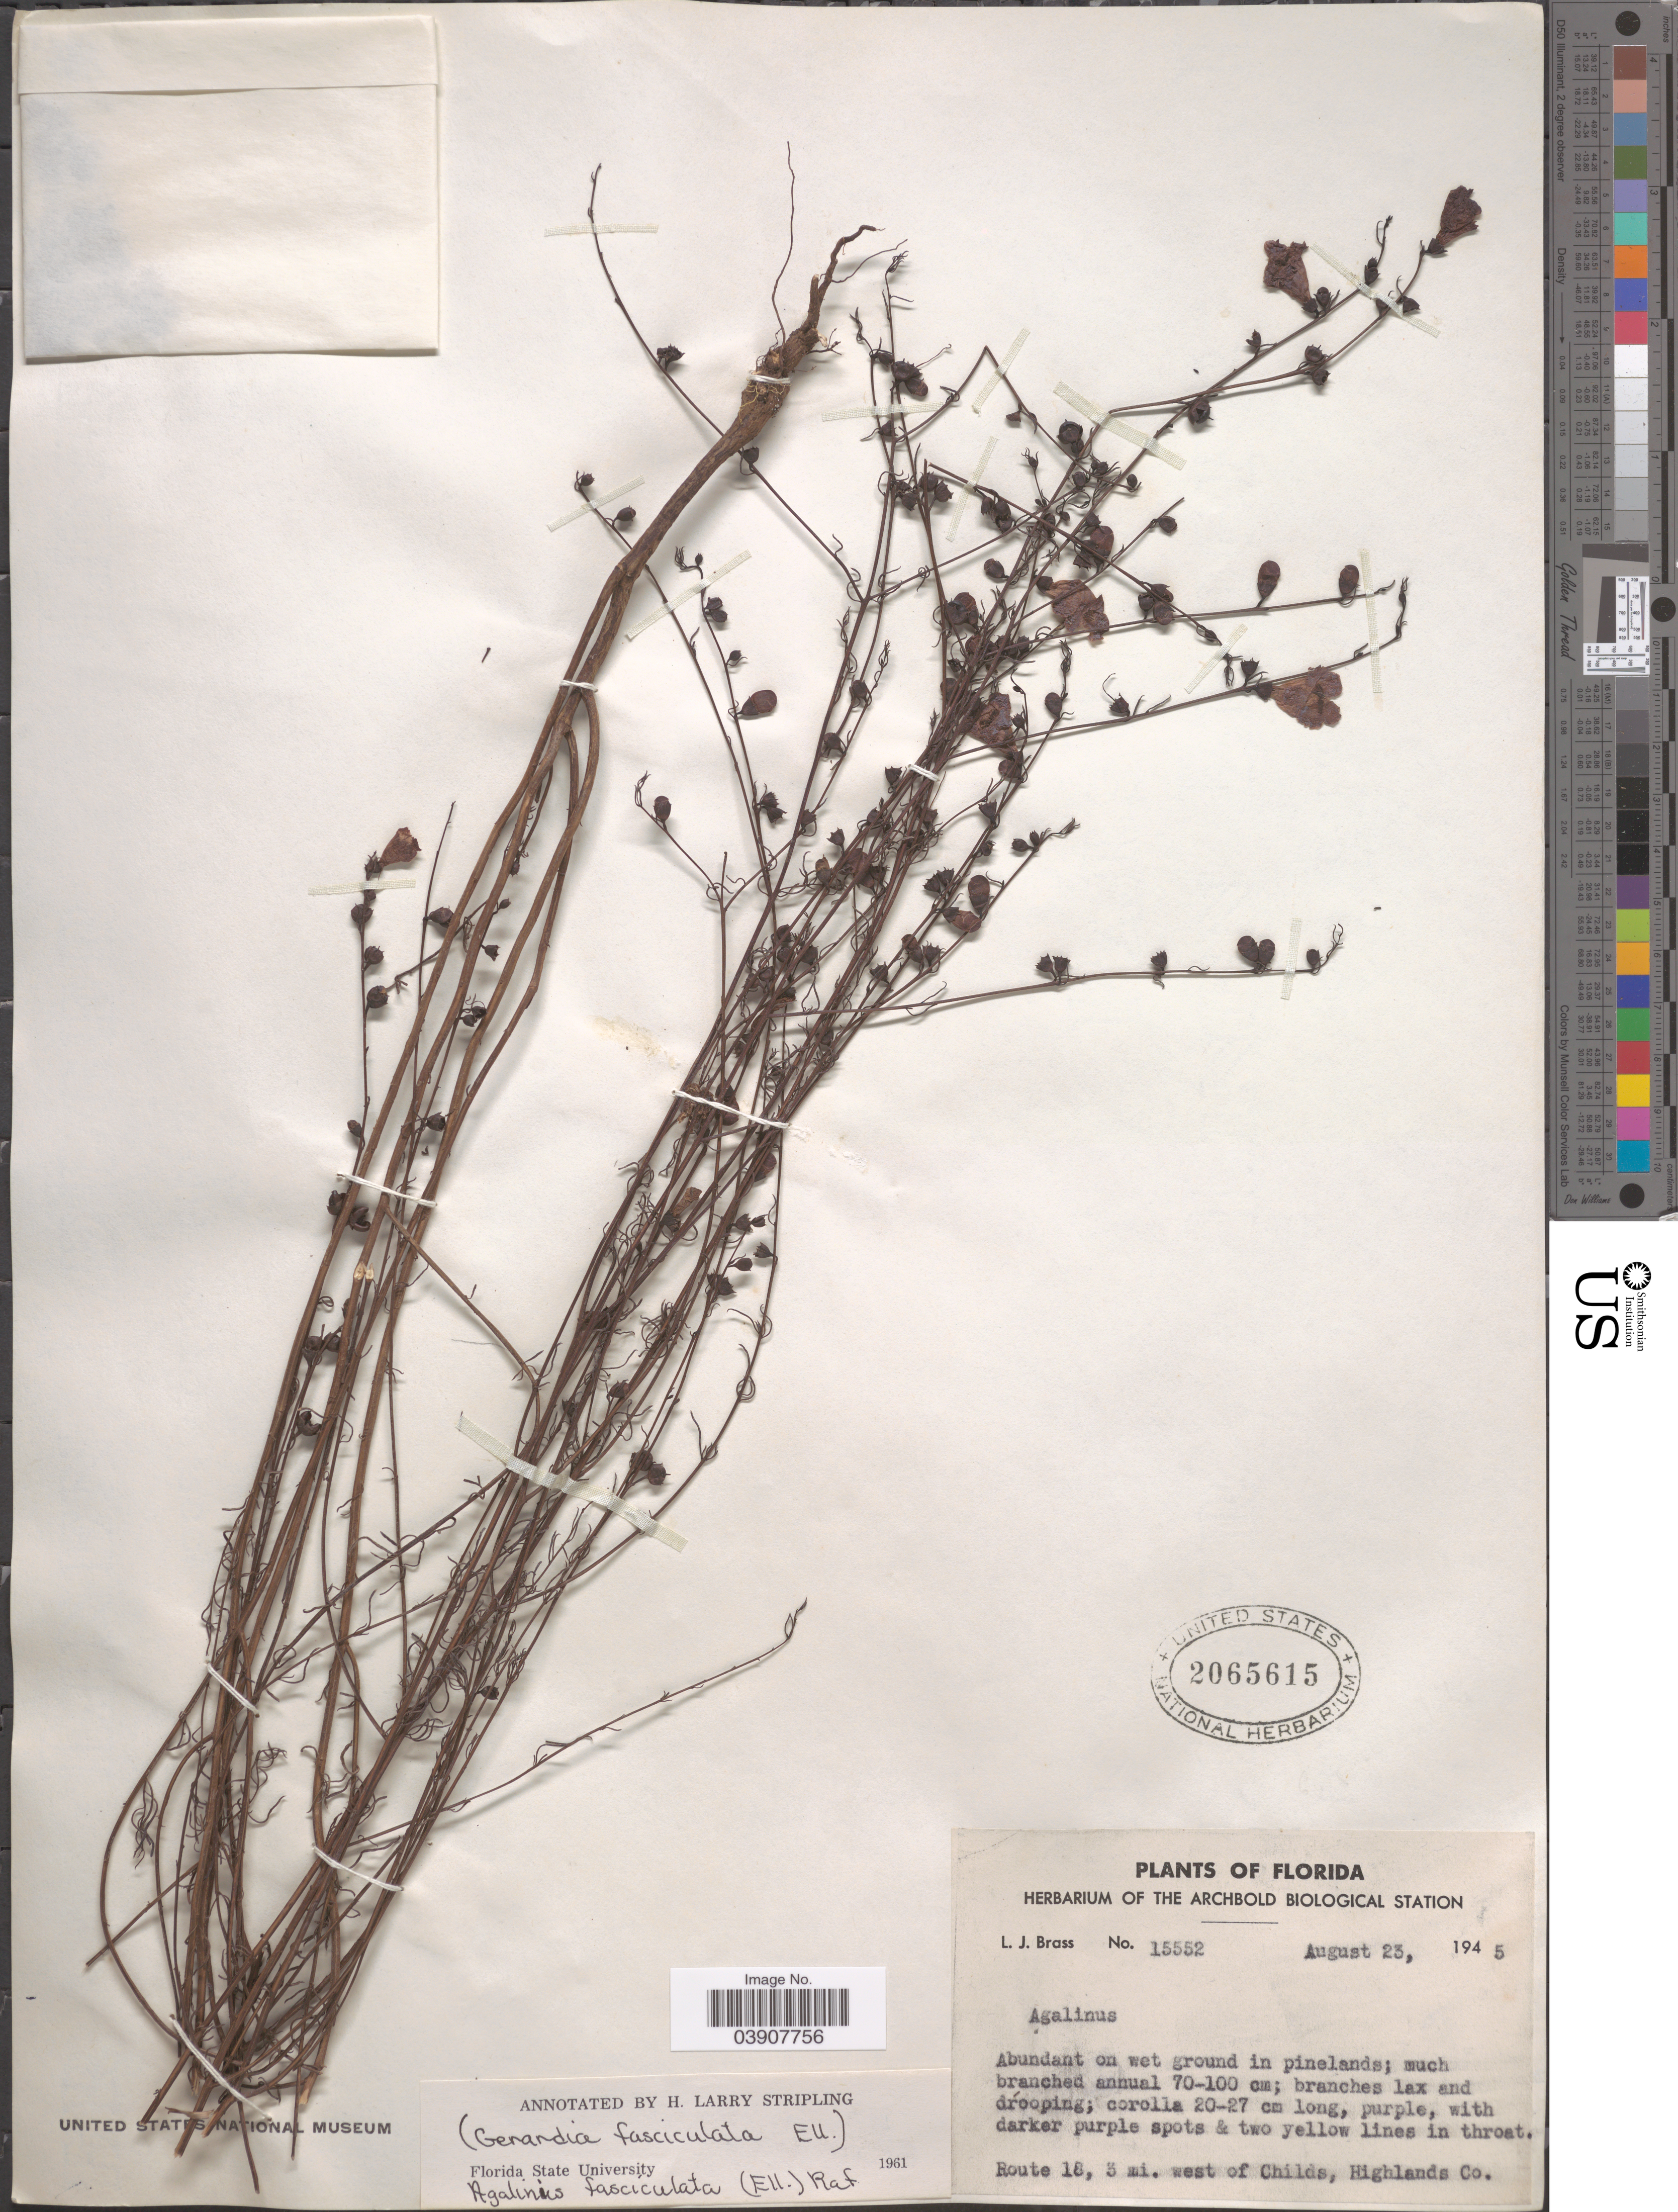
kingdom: Plantae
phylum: Tracheophyta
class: Magnoliopsida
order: Lamiales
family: Orobanchaceae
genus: Agalinis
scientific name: Agalinis fasciculata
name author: (Elliott) Raf.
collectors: L. J. Brass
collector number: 15552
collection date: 1945-08-23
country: United States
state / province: Florida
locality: Route 18, 3 mi. west of Childs, Highlands Co.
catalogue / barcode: US 2065615